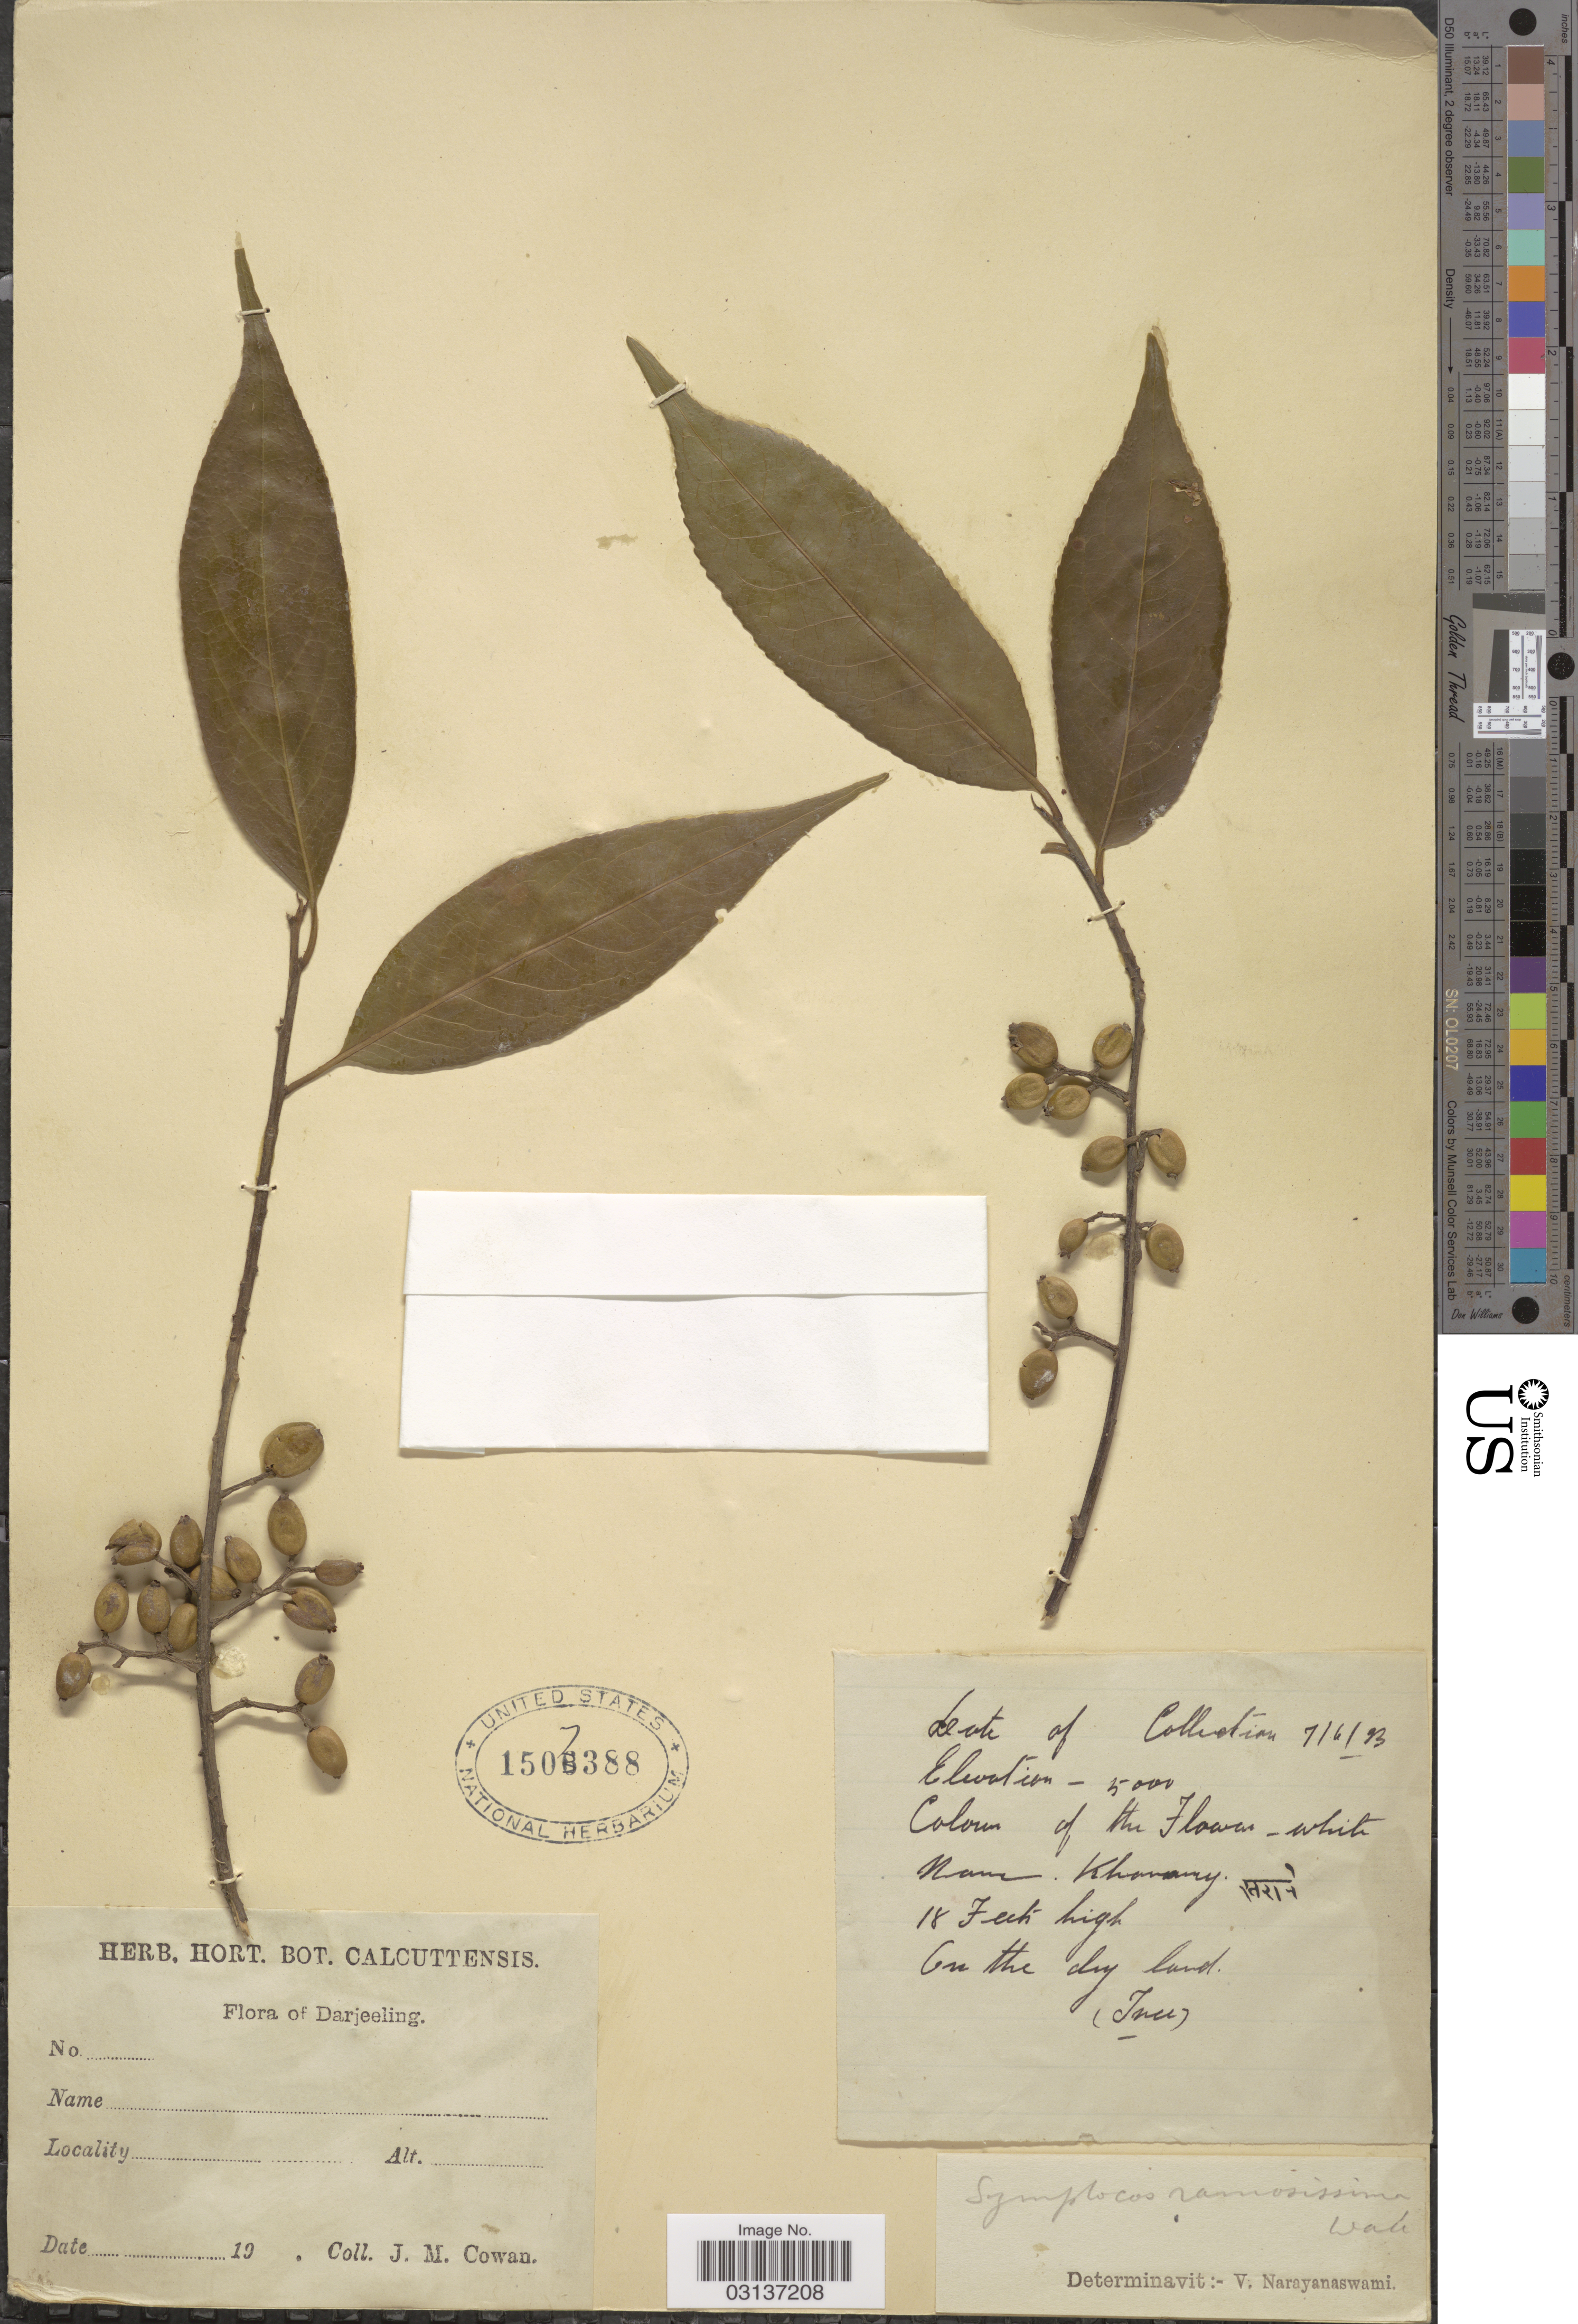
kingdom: Plantae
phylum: Tracheophyta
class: Magnoliopsida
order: Ericales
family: Symplocaceae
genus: Symplocos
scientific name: Symplocos ramosissima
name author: Wall.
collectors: J. M. Cowan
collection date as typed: Transcribed d/m/y: 7/6/93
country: India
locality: Darjeeling.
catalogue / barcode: US 1507388